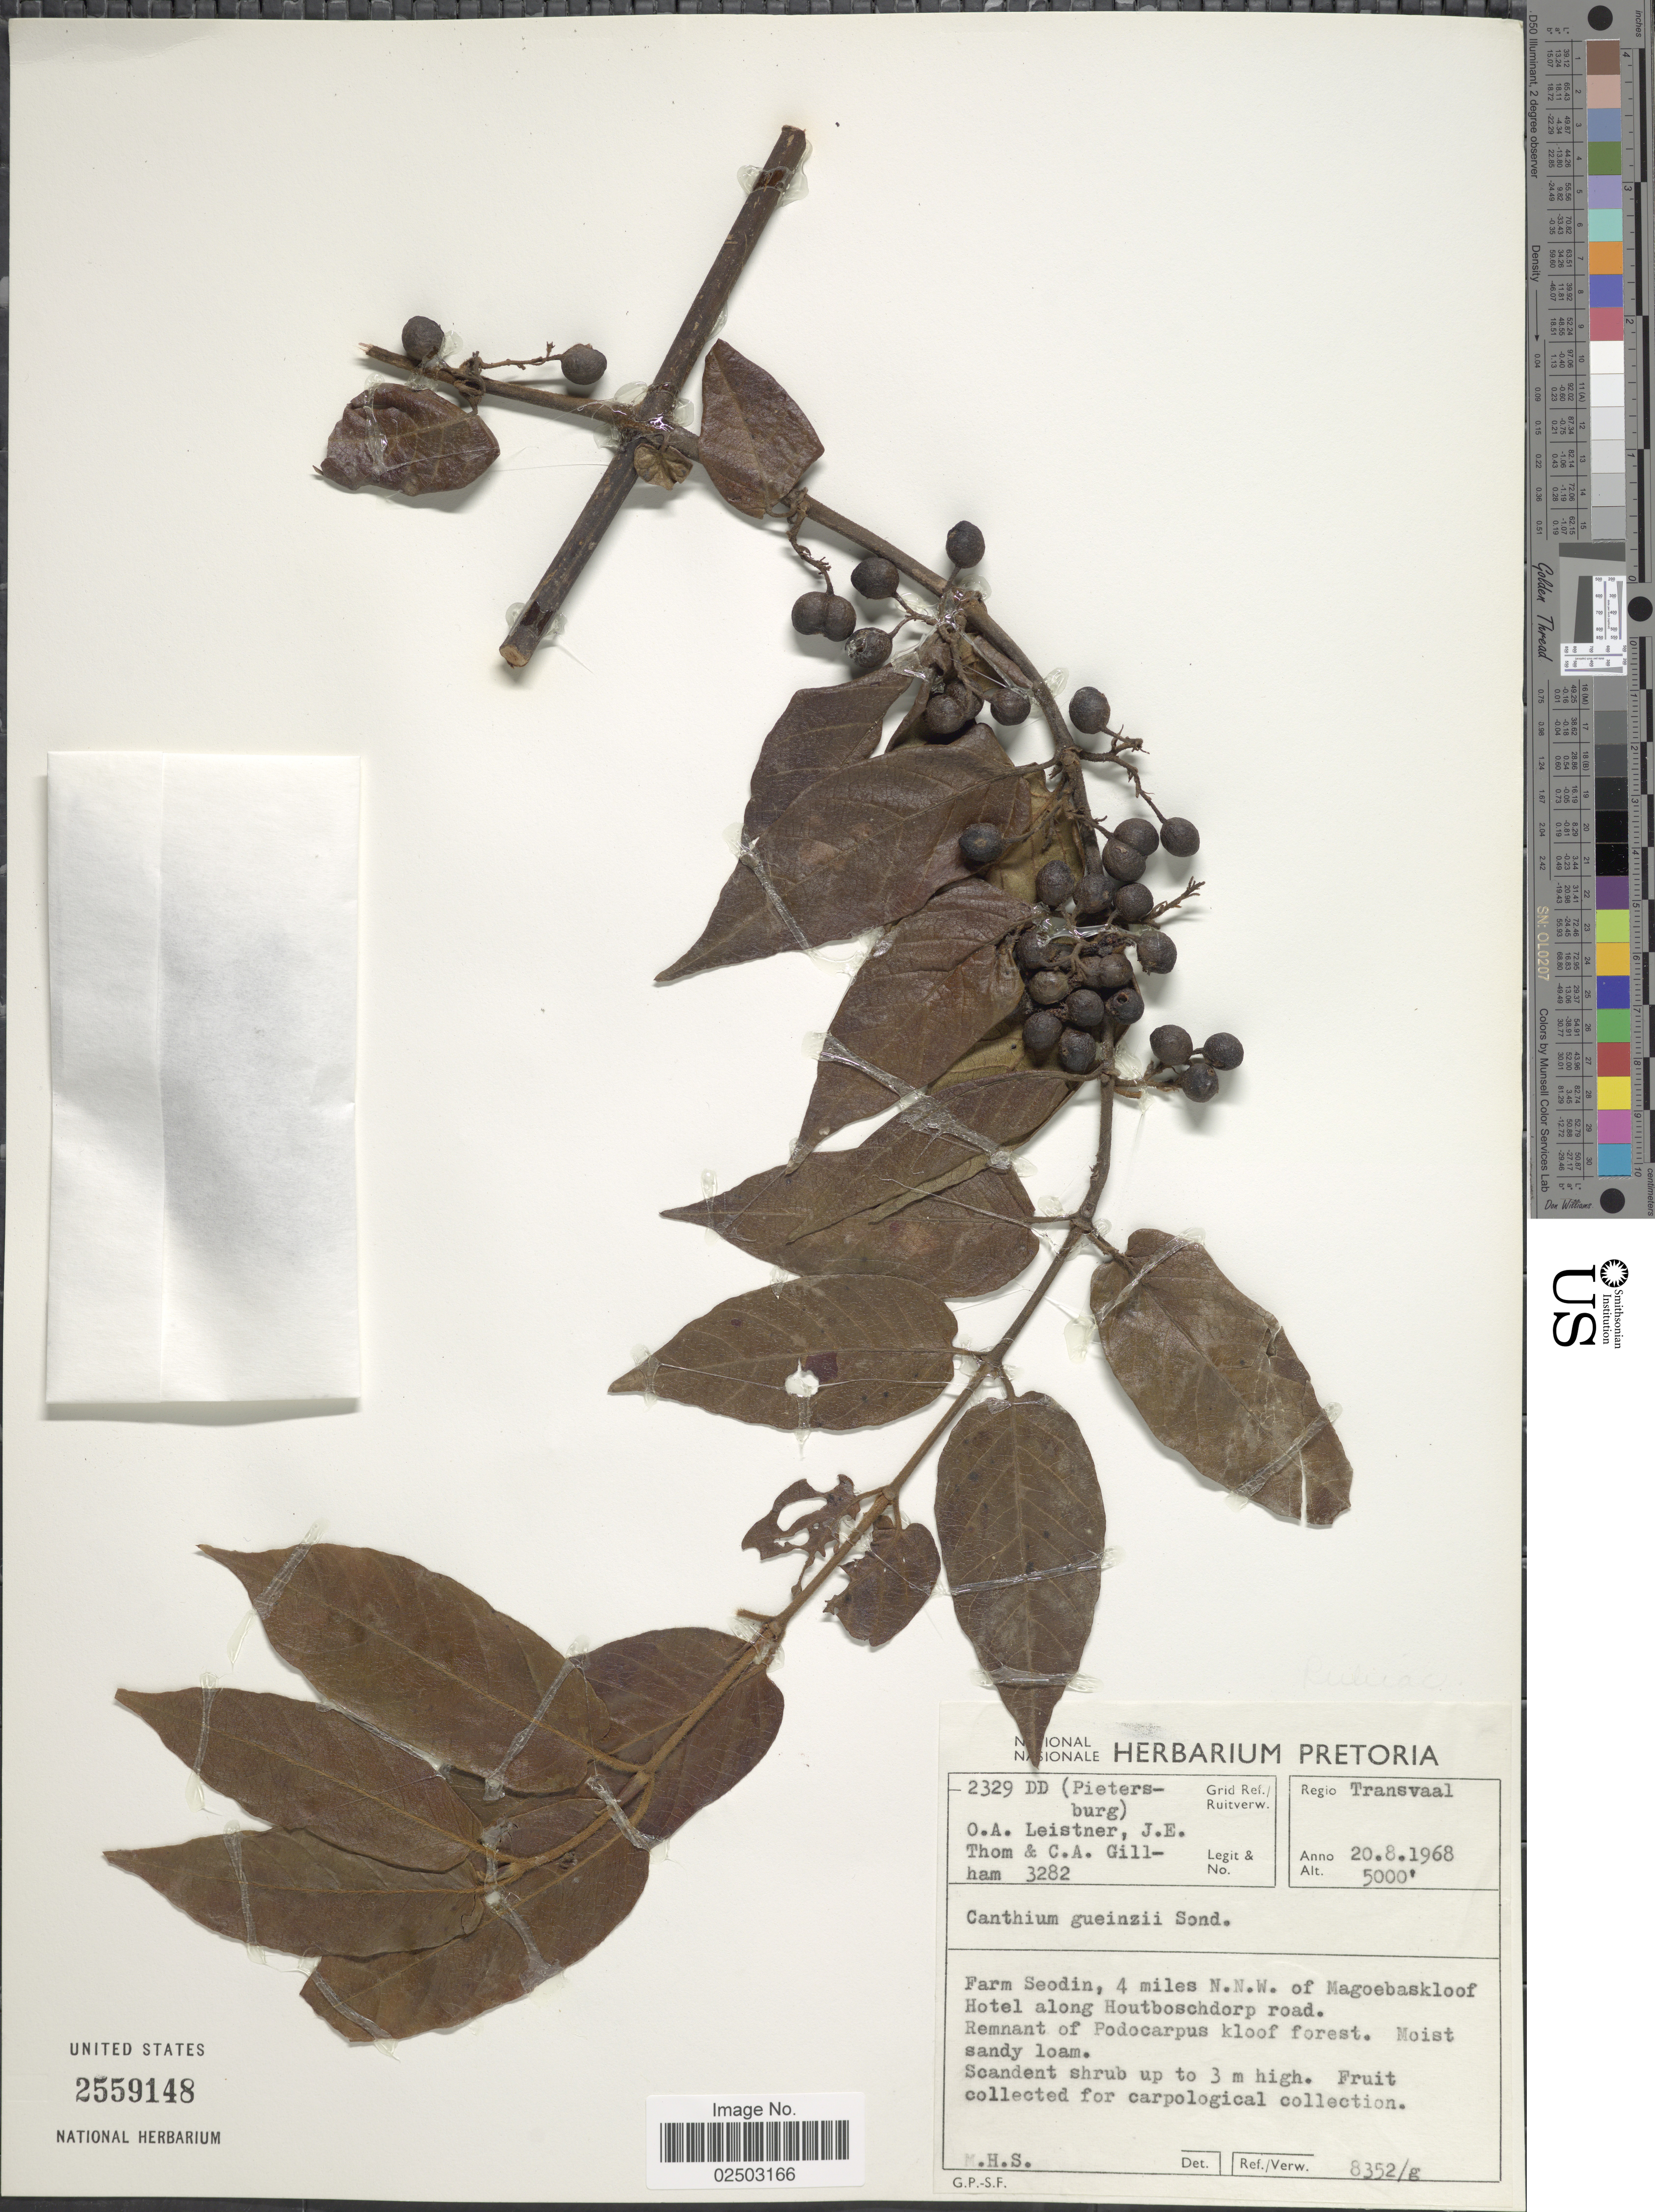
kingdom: Plantae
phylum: Tracheophyta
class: Magnoliopsida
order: Gentianales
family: Rubiaceae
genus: Canthium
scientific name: Canthium gueinzii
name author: Sond.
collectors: O. A. Leistner, J. Thom & C. Gillham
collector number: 3282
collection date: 1968-08-20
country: South Africa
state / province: Limpopo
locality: Regio Transvaal, Farm Seofin, 4 miles N.W.W. of Magoebaskloof Hotel along Houtboschdorp road, remnant of Podocarpus kloof forest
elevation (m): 1524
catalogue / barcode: US 2559148